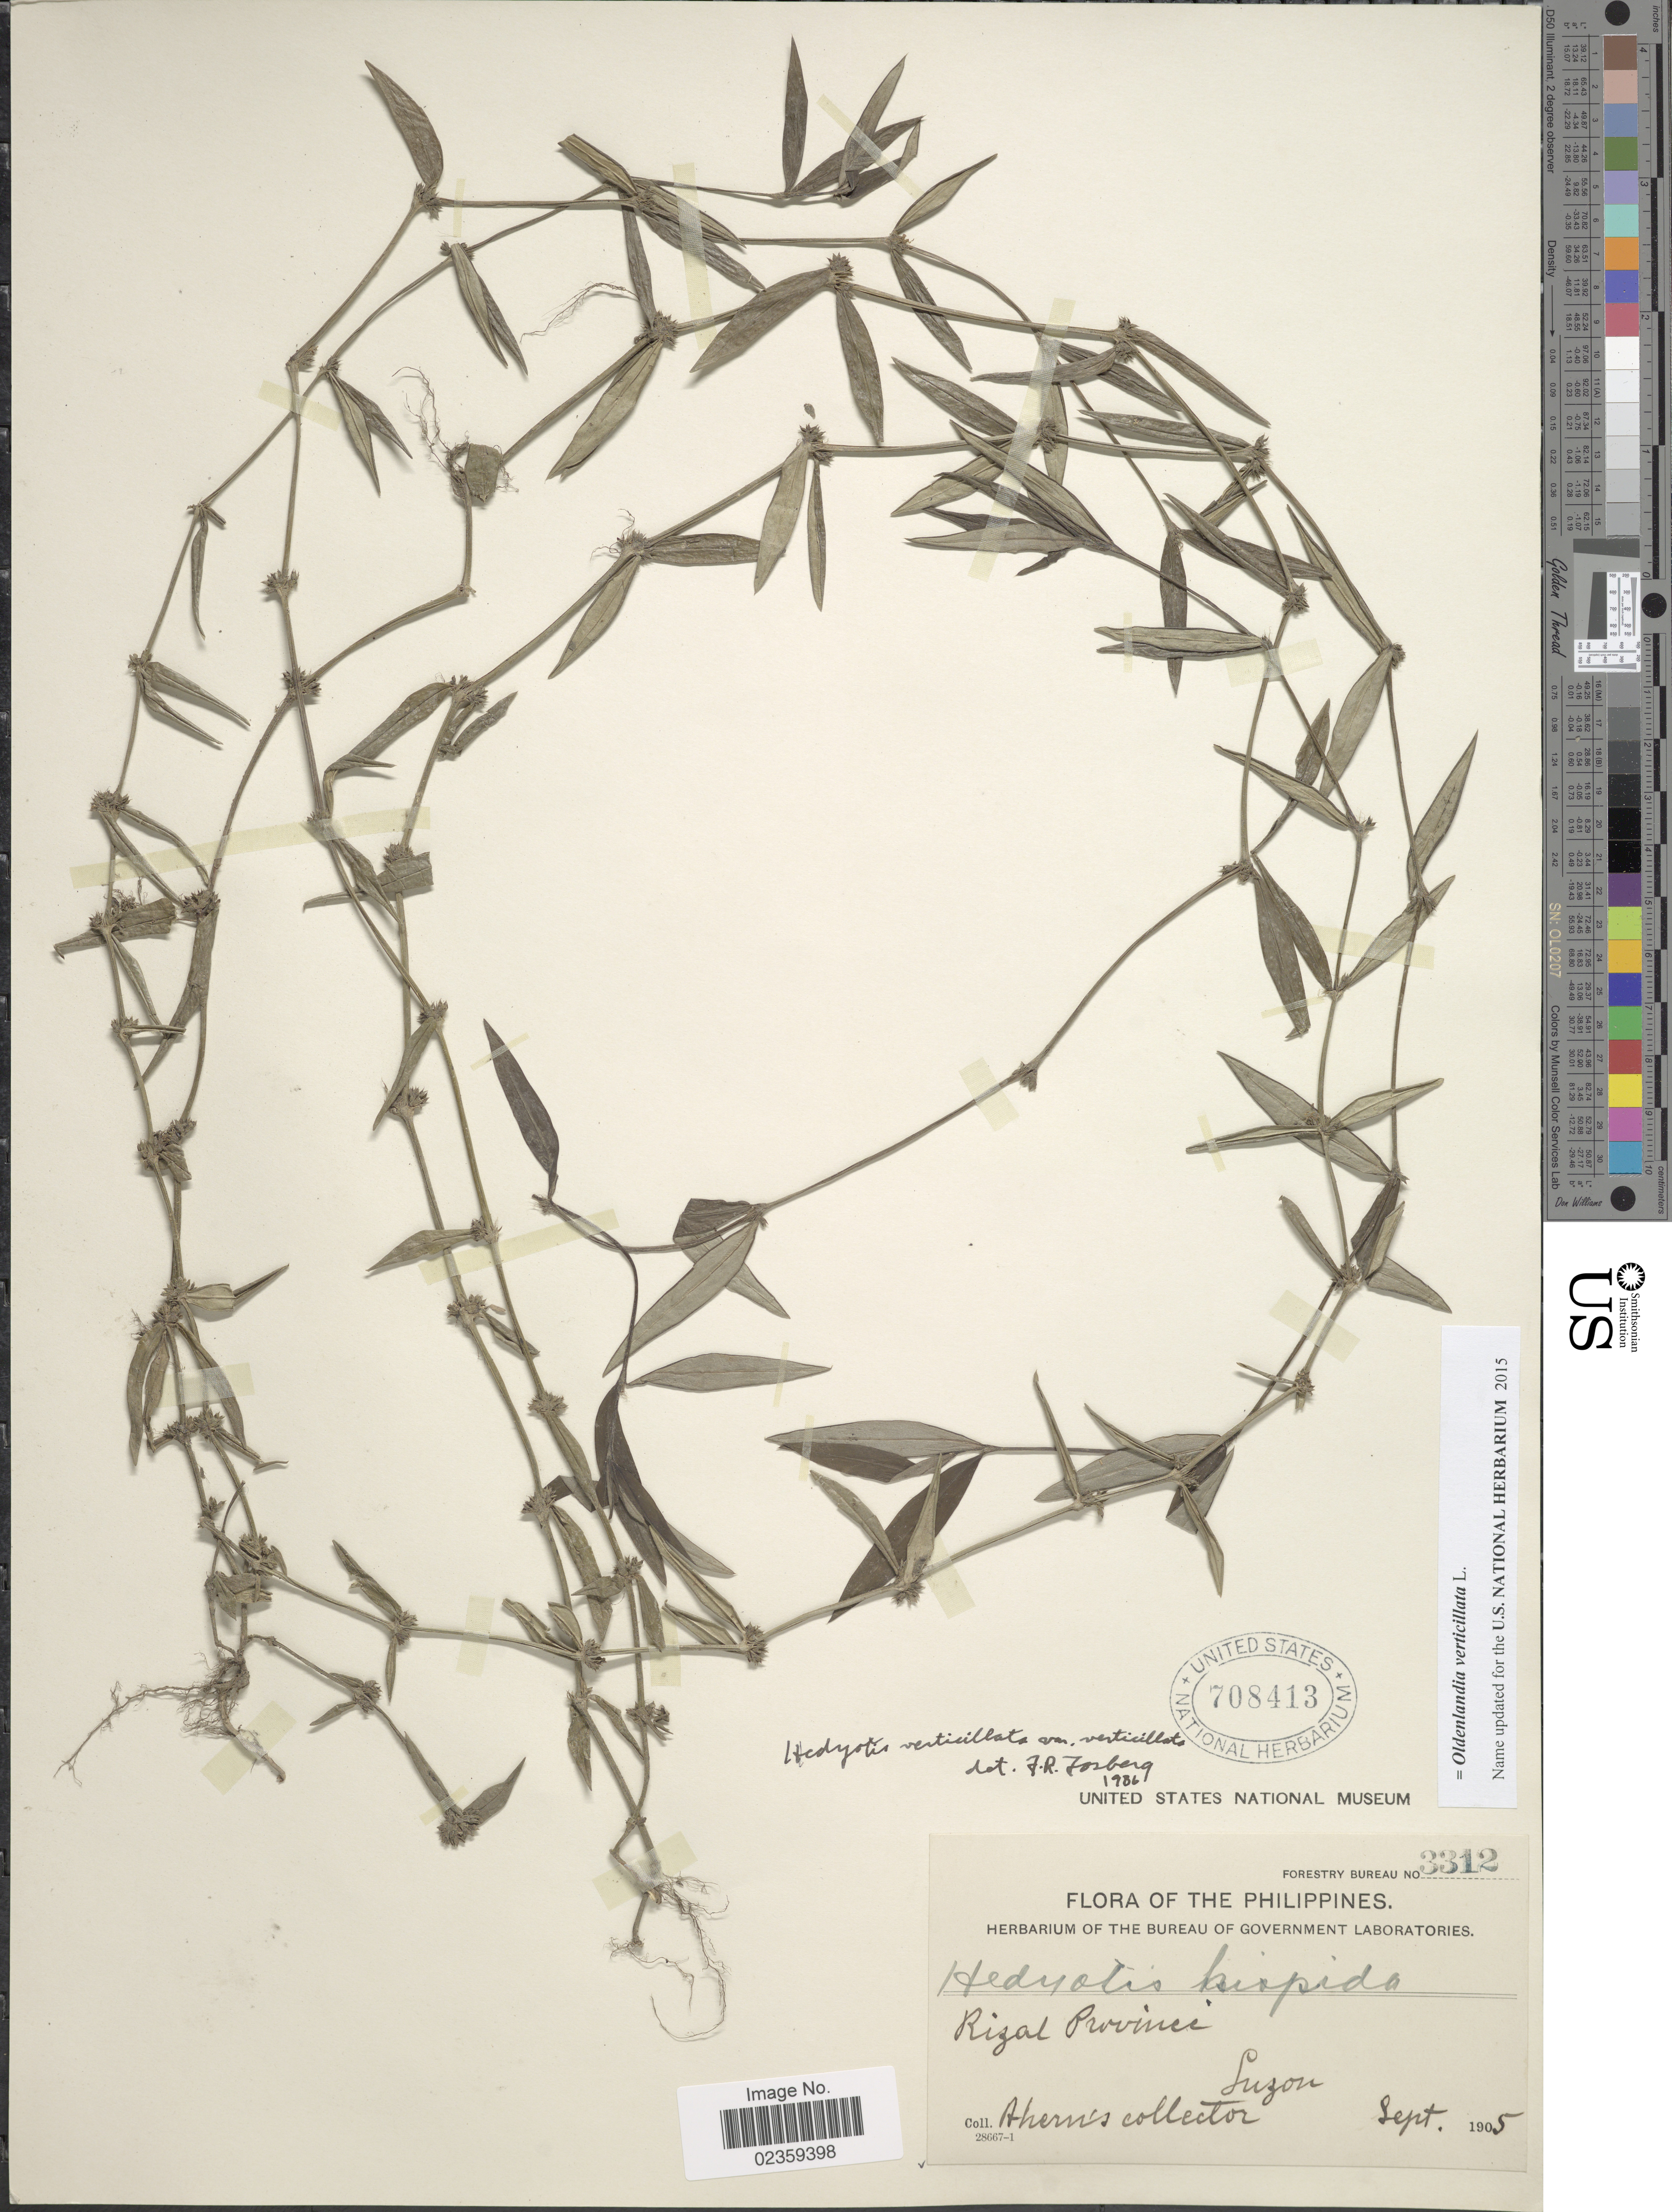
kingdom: Plantae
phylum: Tracheophyta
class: Magnoliopsida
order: Gentianales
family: Rubiaceae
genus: Oldenlandia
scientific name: Oldenlandia verticillata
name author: L.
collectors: Ahern's Collectors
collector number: Forestry Bureau 3312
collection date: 1905-09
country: Philippines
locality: Rizal Province. Luzon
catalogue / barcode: US 708413